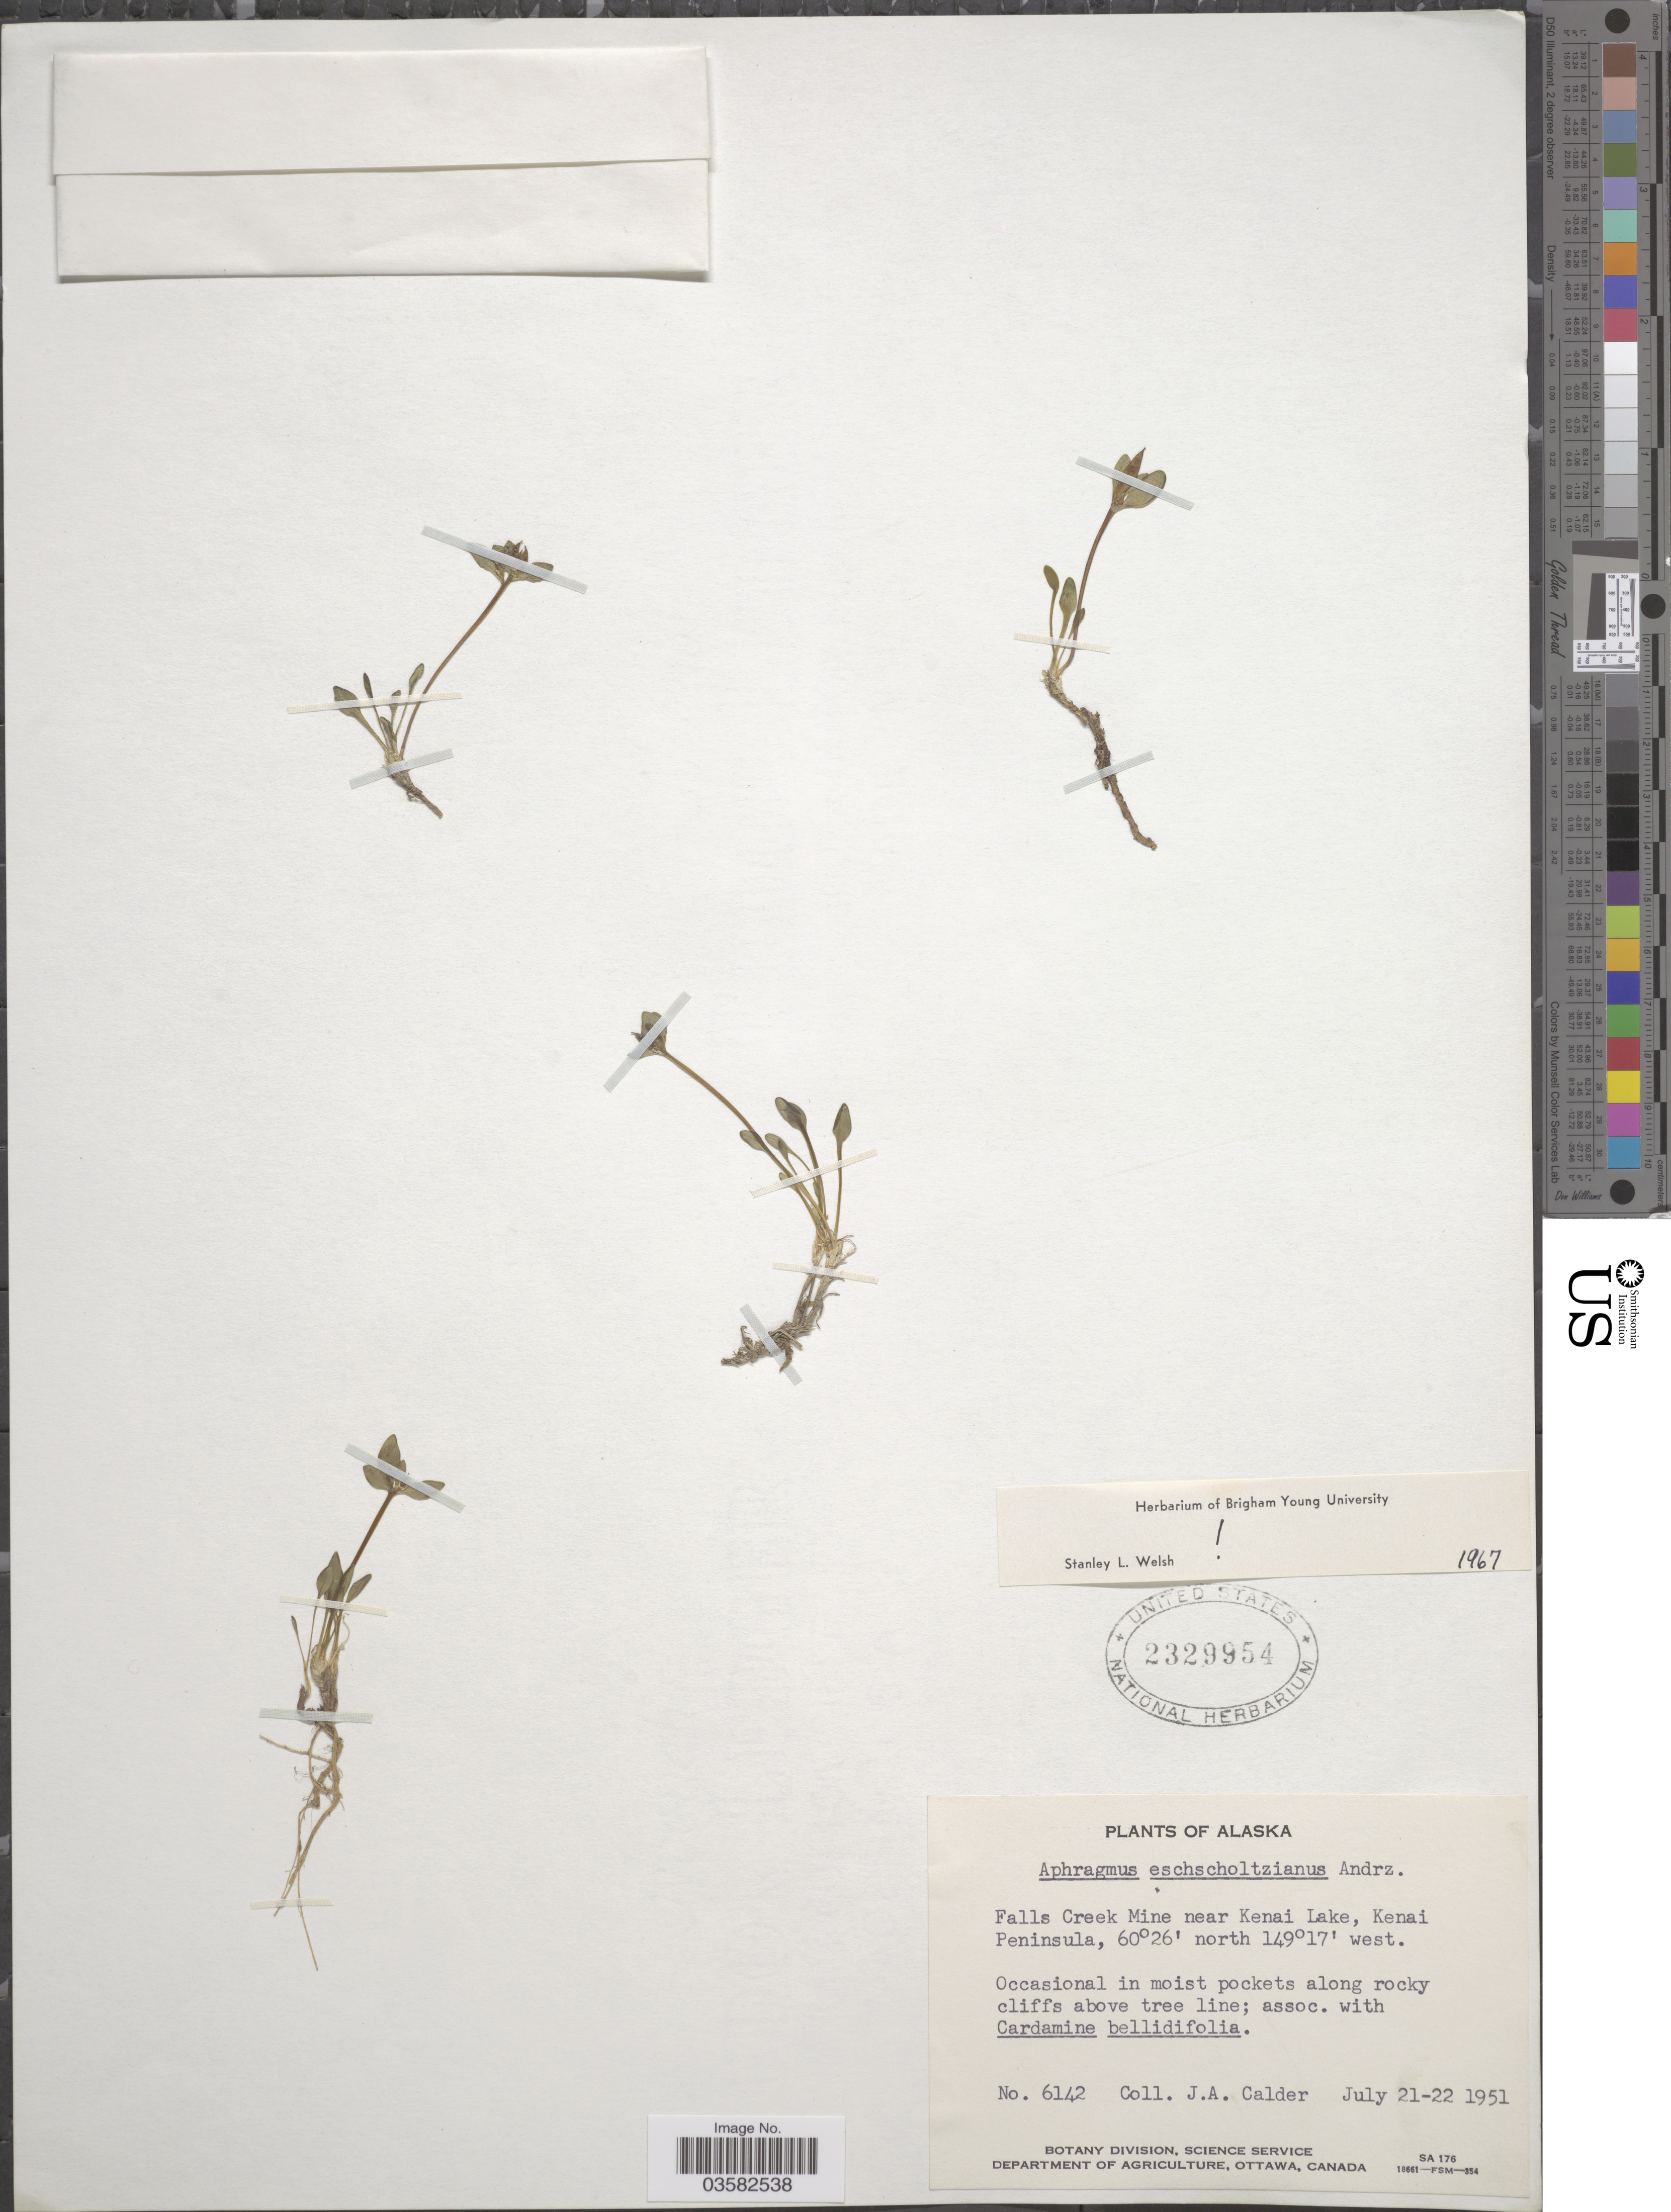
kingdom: Plantae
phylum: Tracheophyta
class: Magnoliopsida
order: Brassicales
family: Brassicaceae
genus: Aphragmus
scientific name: Aphragmus eschscholtzianus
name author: Andrz. ex DC.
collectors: J. A. Calder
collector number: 6142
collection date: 1951-07-21/1951-07-22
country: United States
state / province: Alaska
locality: Falls creek Mine near Kenai Lake, Kenai Penisula.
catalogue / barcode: US 2329954